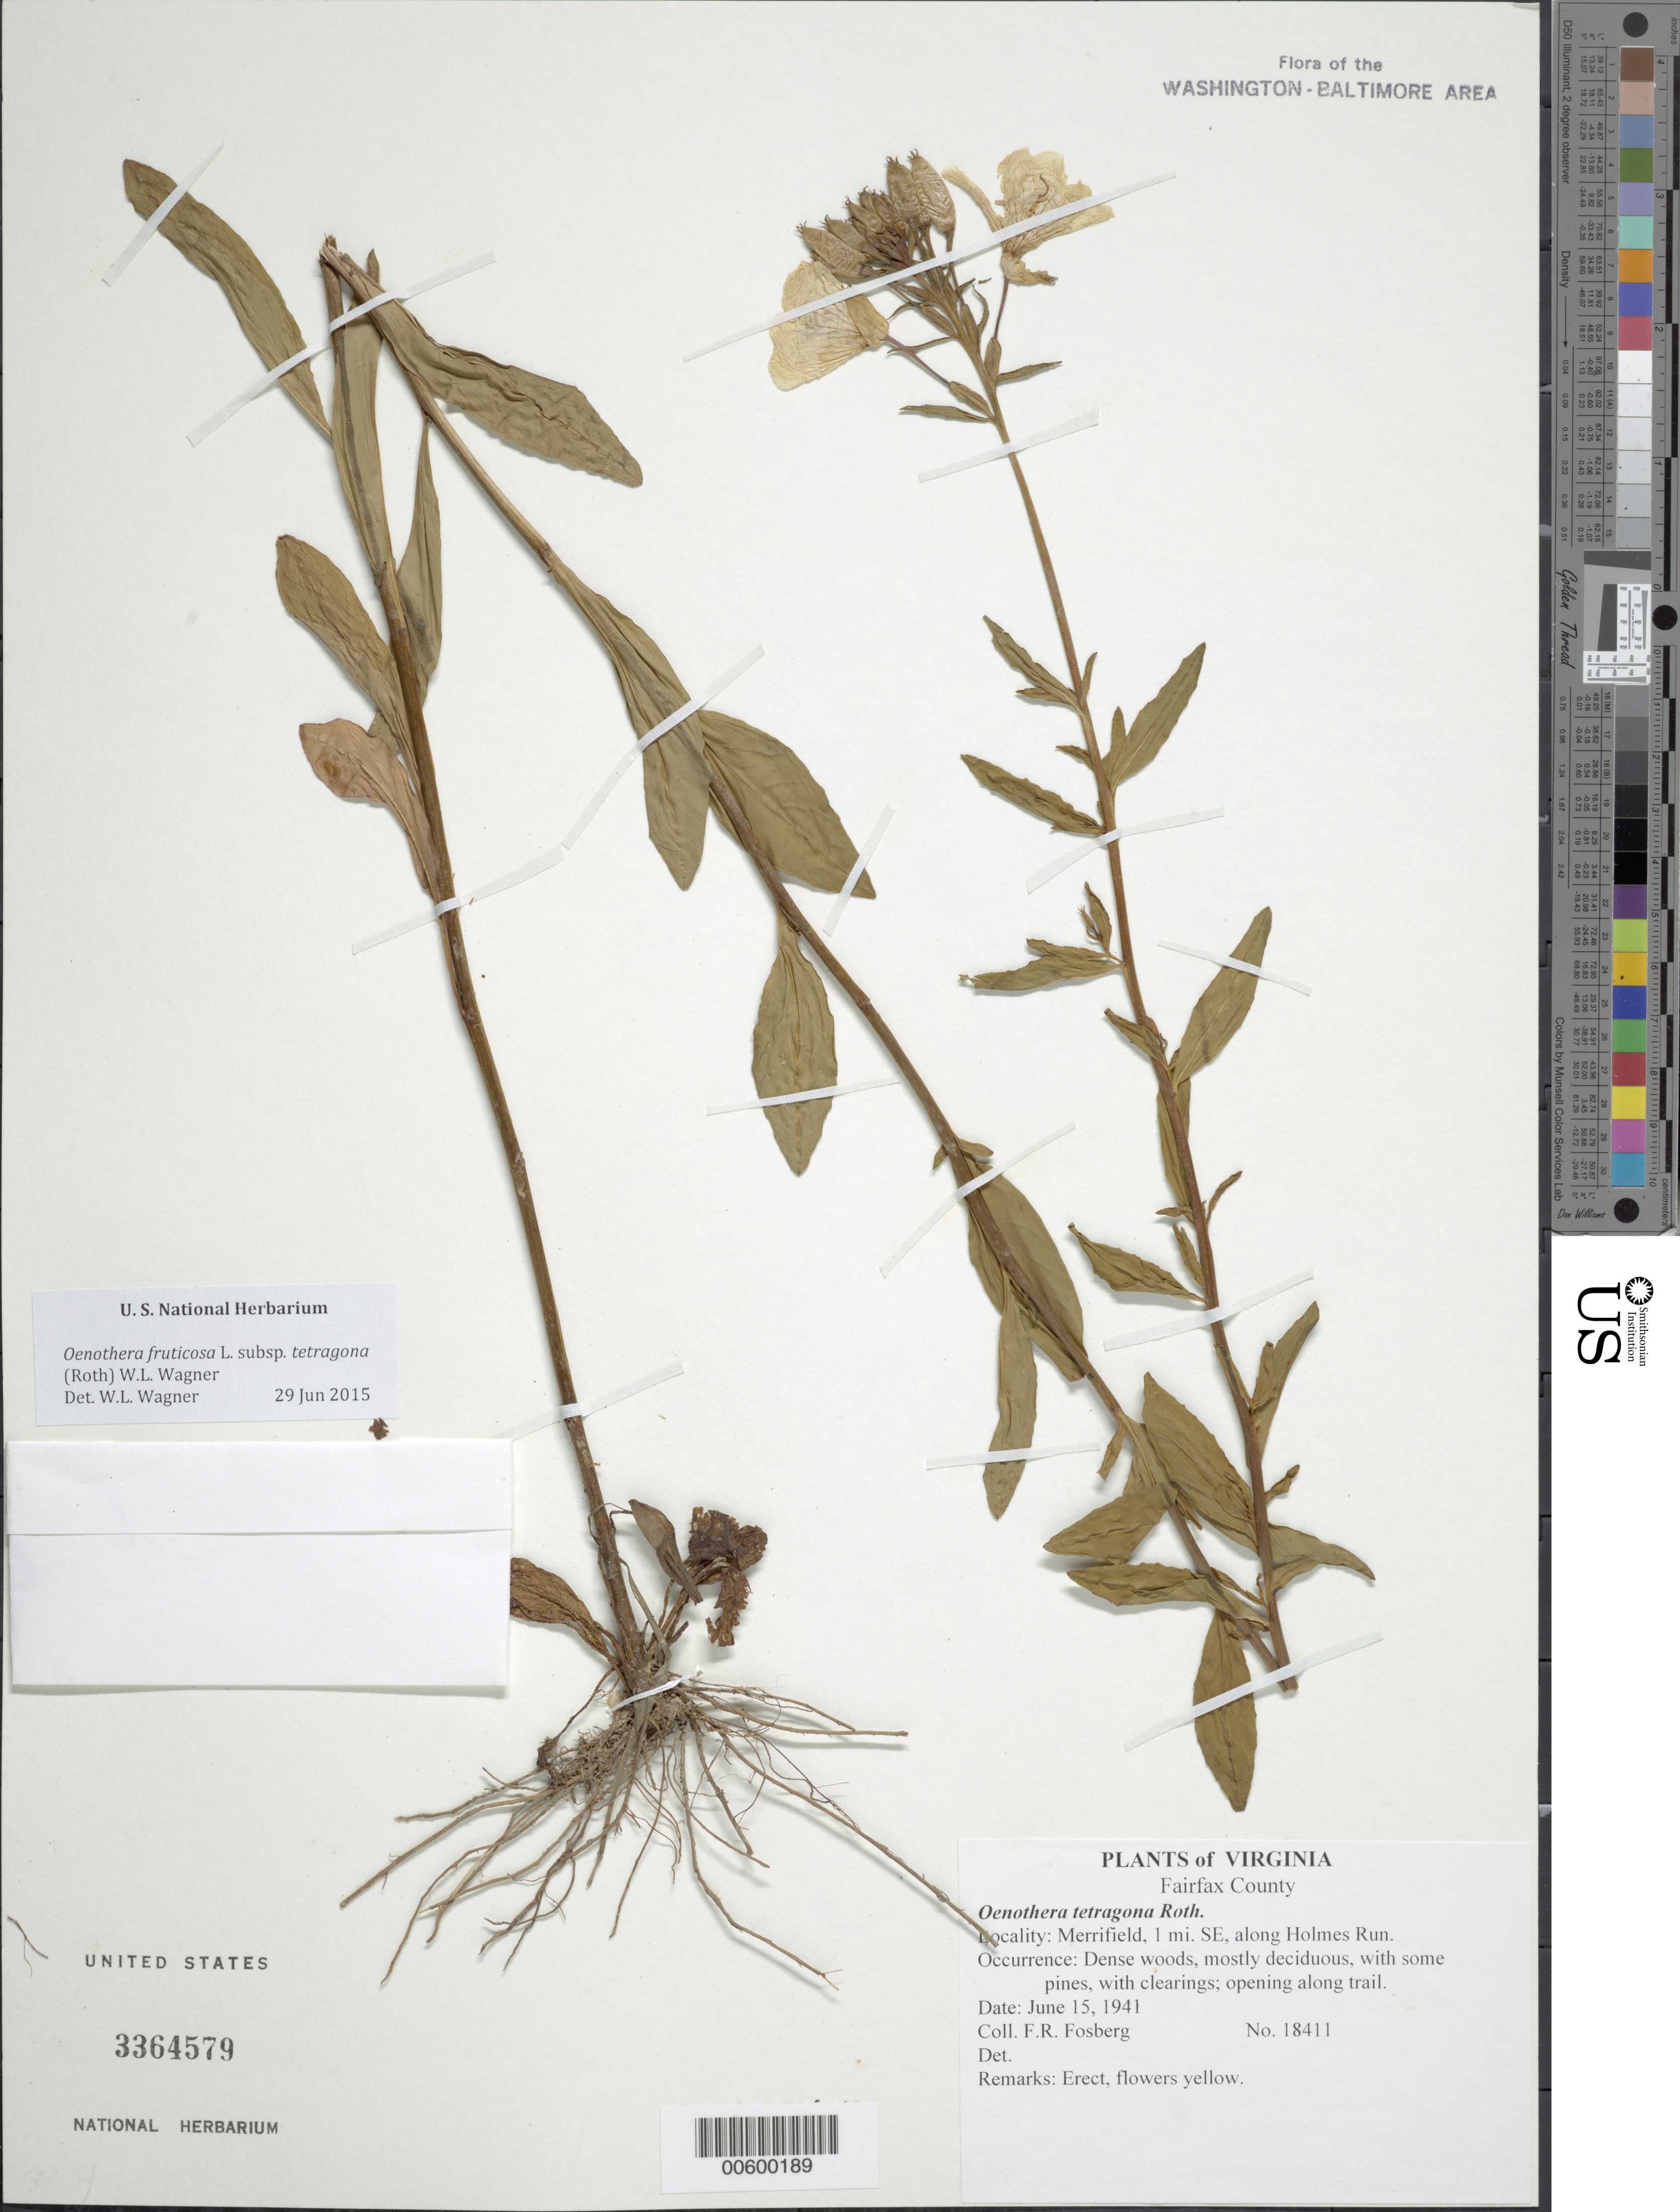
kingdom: Plantae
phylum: Tracheophyta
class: Magnoliopsida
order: Myrtales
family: Onagraceae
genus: Oenothera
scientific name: Oenothera fruticosa subsp. tetragona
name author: (Roth) W.L. Wagner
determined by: Wagner, W. L., (BOT), Smithsonian Institution - National Museum of Natural History (UNITED STATES)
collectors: F. R. Fosberg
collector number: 18411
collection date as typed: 15 Jun 1941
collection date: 1941-06-15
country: United States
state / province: Virginia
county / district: Fairfax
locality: Merrifield, 1 mi. SE, along Holmes Run.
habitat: Dense woods, mostly deciduous, with some pines, with clearings; opening along trail.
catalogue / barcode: US 3364579